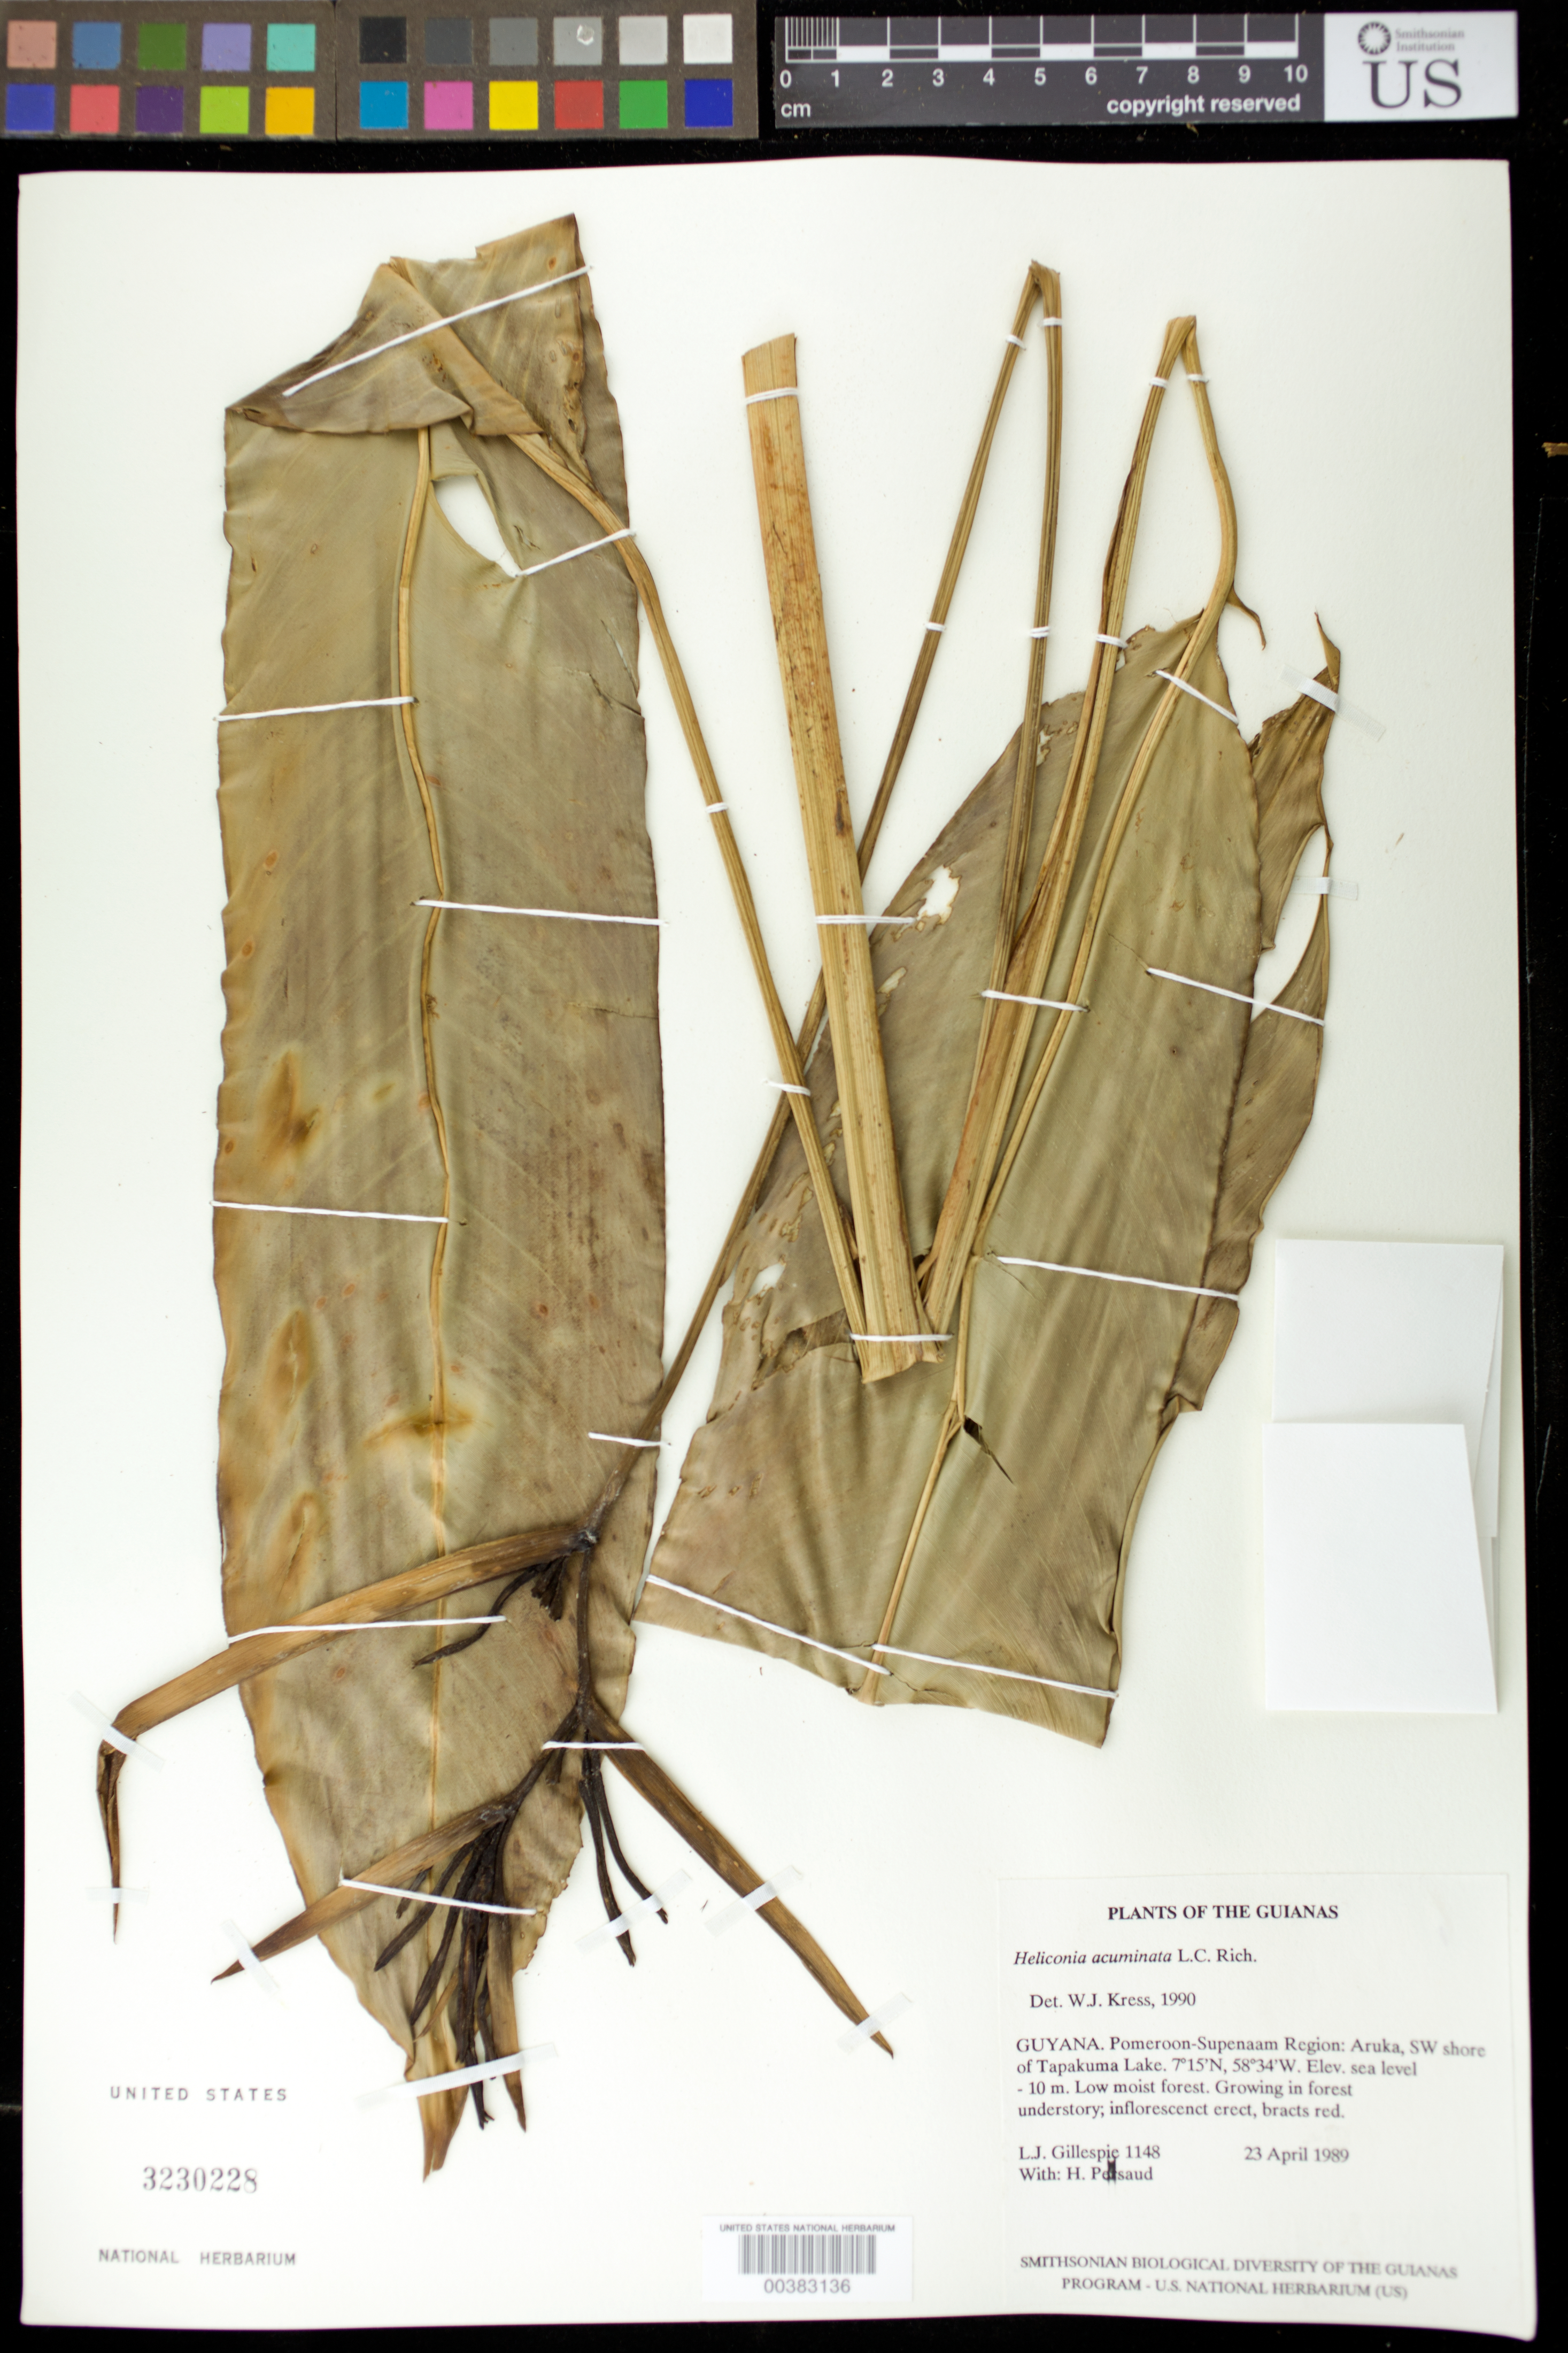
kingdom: Plantae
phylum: Tracheophyta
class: Liliopsida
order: Zingiberales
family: Heliconiaceae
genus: Heliconia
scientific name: Heliconia acuminata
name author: A. Rich.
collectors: L. J. Gillespie & H. Persaud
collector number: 1148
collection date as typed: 23 Apr 1989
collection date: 1989-04-23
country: Guyana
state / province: Pomeroon-Supenaam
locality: Aruka, sw shore of tapakuma lake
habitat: Low moist forest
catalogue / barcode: US 3230228